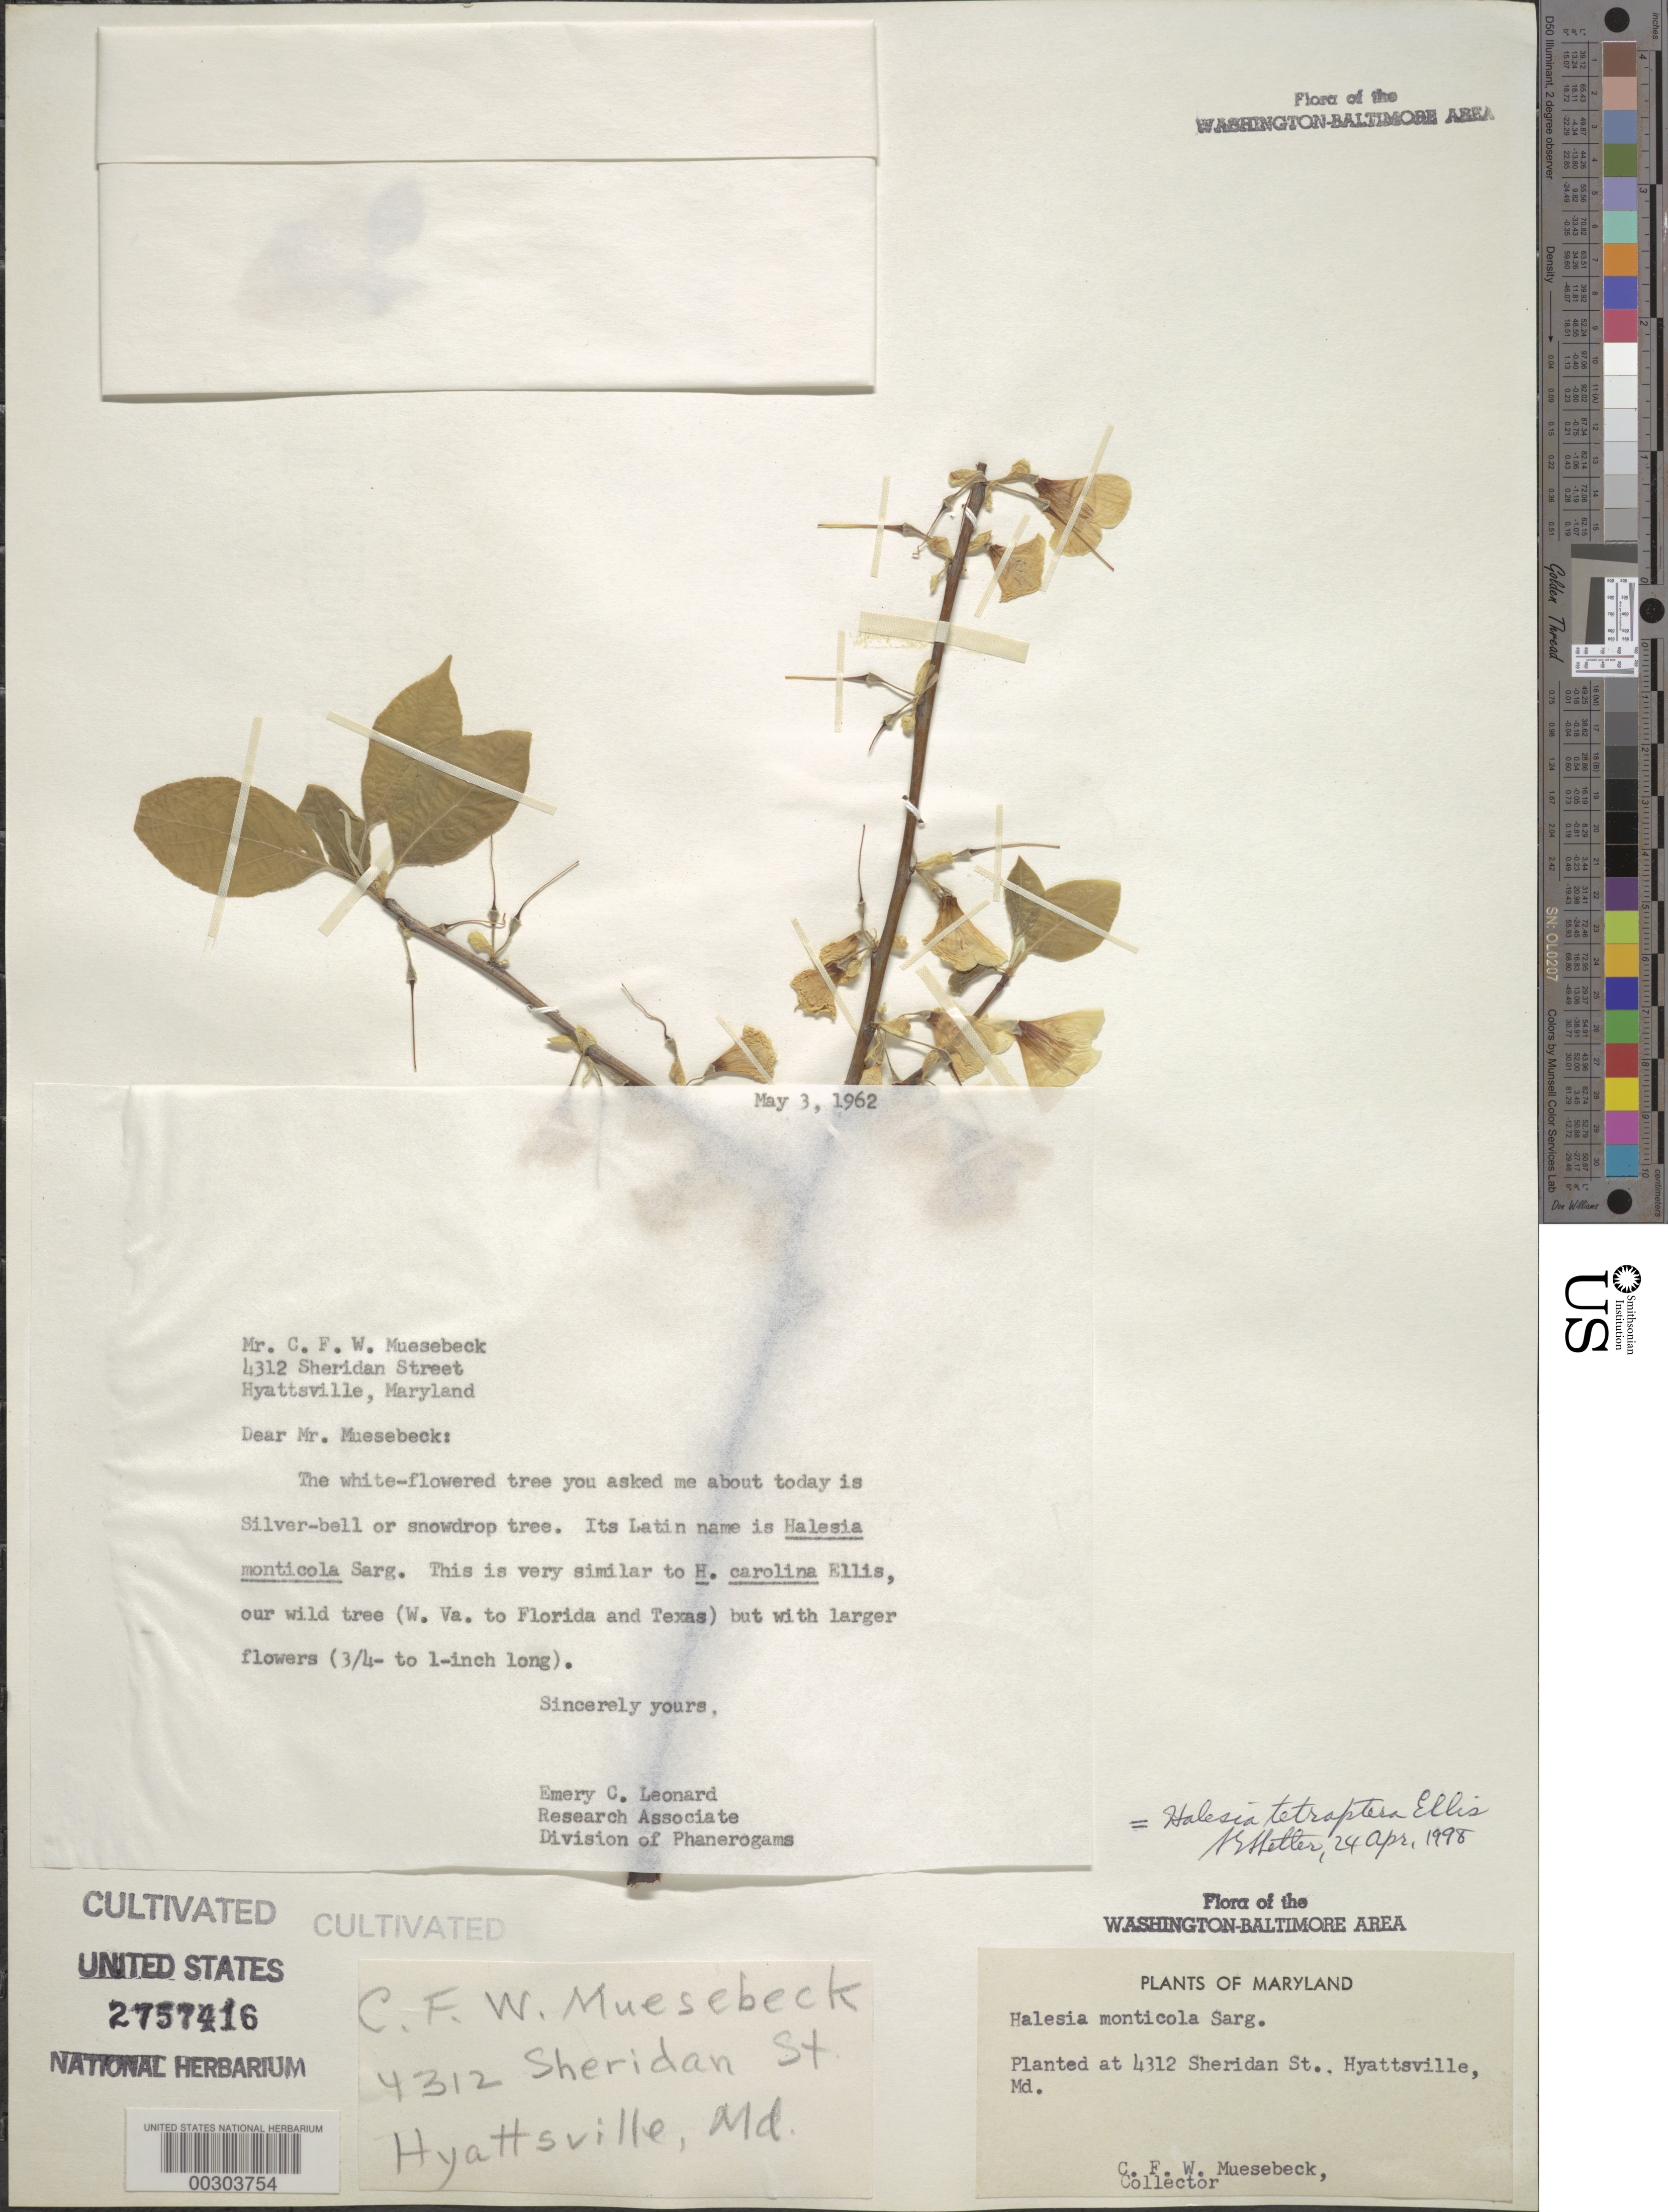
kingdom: Plantae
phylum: Tracheophyta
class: Magnoliopsida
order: Ericales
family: Styracaceae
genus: Halesia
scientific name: Halesia tetraptera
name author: J. Ellis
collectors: C. Muesebeck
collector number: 21072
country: United States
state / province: Maryland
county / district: Prince George's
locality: Hyattsville, 4312 Sheridan St.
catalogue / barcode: US 2757416